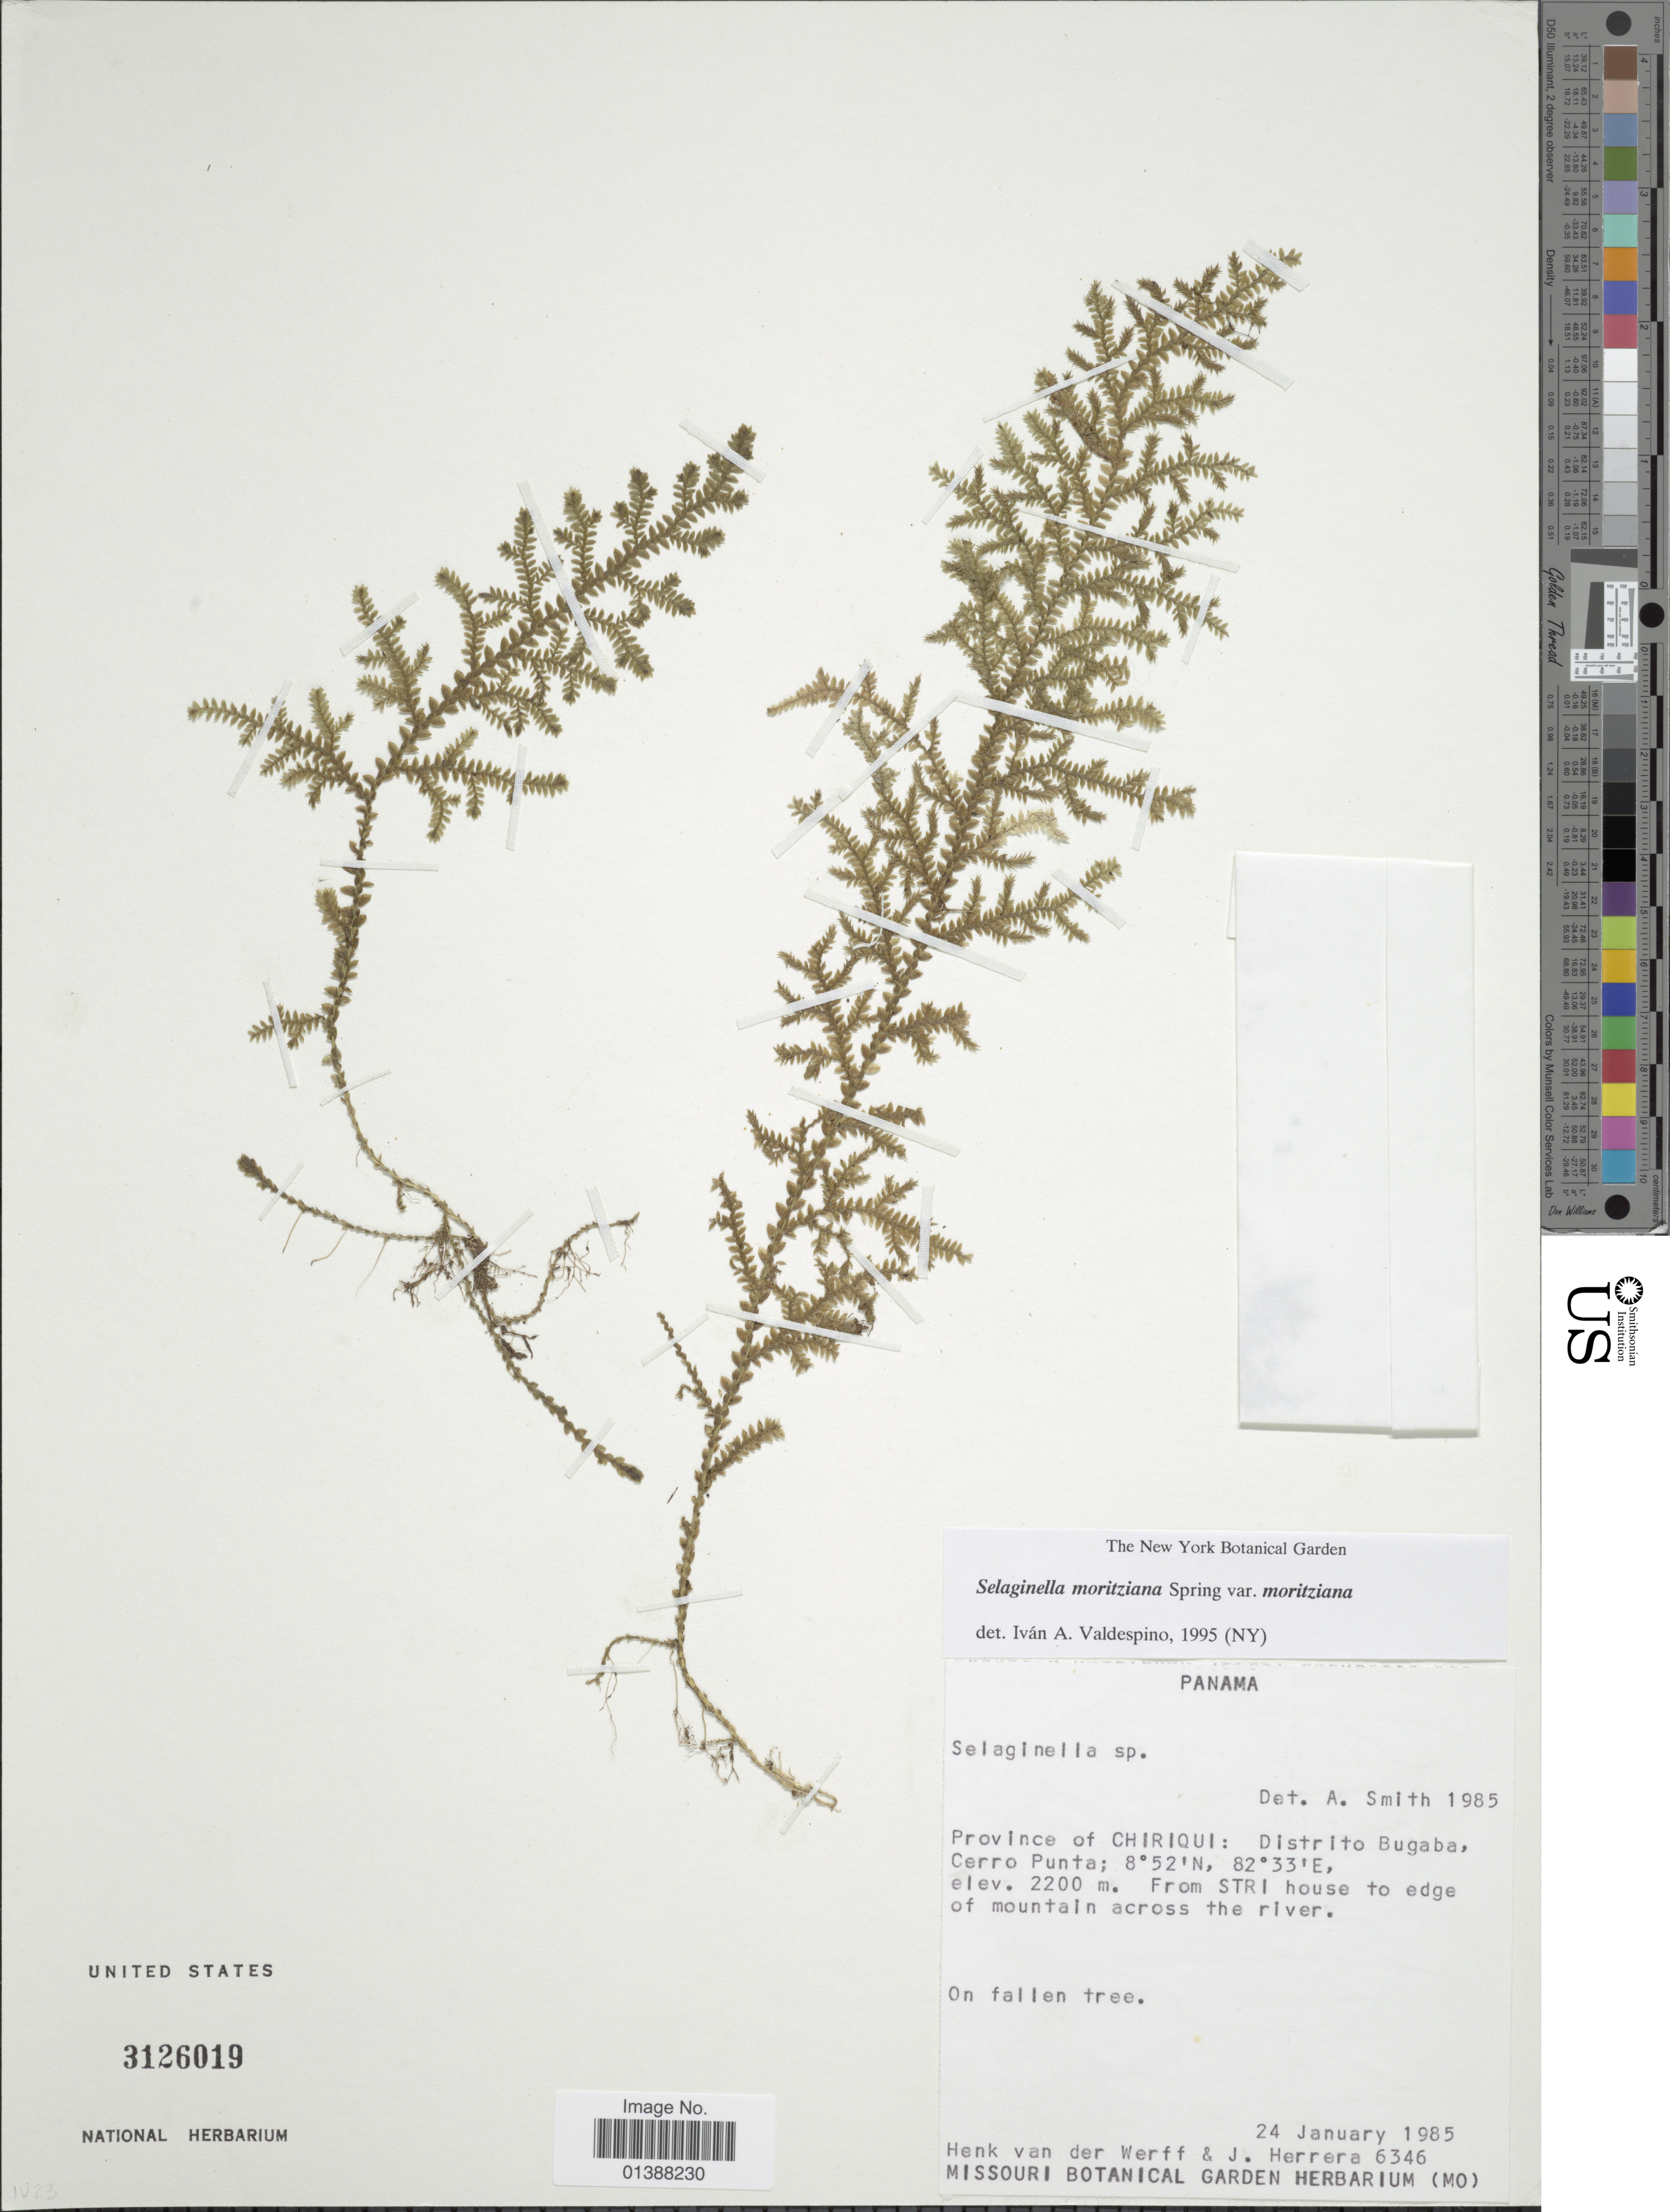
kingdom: Plantae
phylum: Tracheophyta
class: Lycopodiopsida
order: Selaginellales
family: Selaginellaceae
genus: Selaginella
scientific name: Selaginella moritziana var. moritziana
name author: Spring ex Klotzsch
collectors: H. van der Werff & J. Herrera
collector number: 6346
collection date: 1985-01-24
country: Panama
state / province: Chiriqui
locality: Province of Chiriqui: Distrito Bugaba, Cerro Punta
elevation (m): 2200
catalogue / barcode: US 3126019